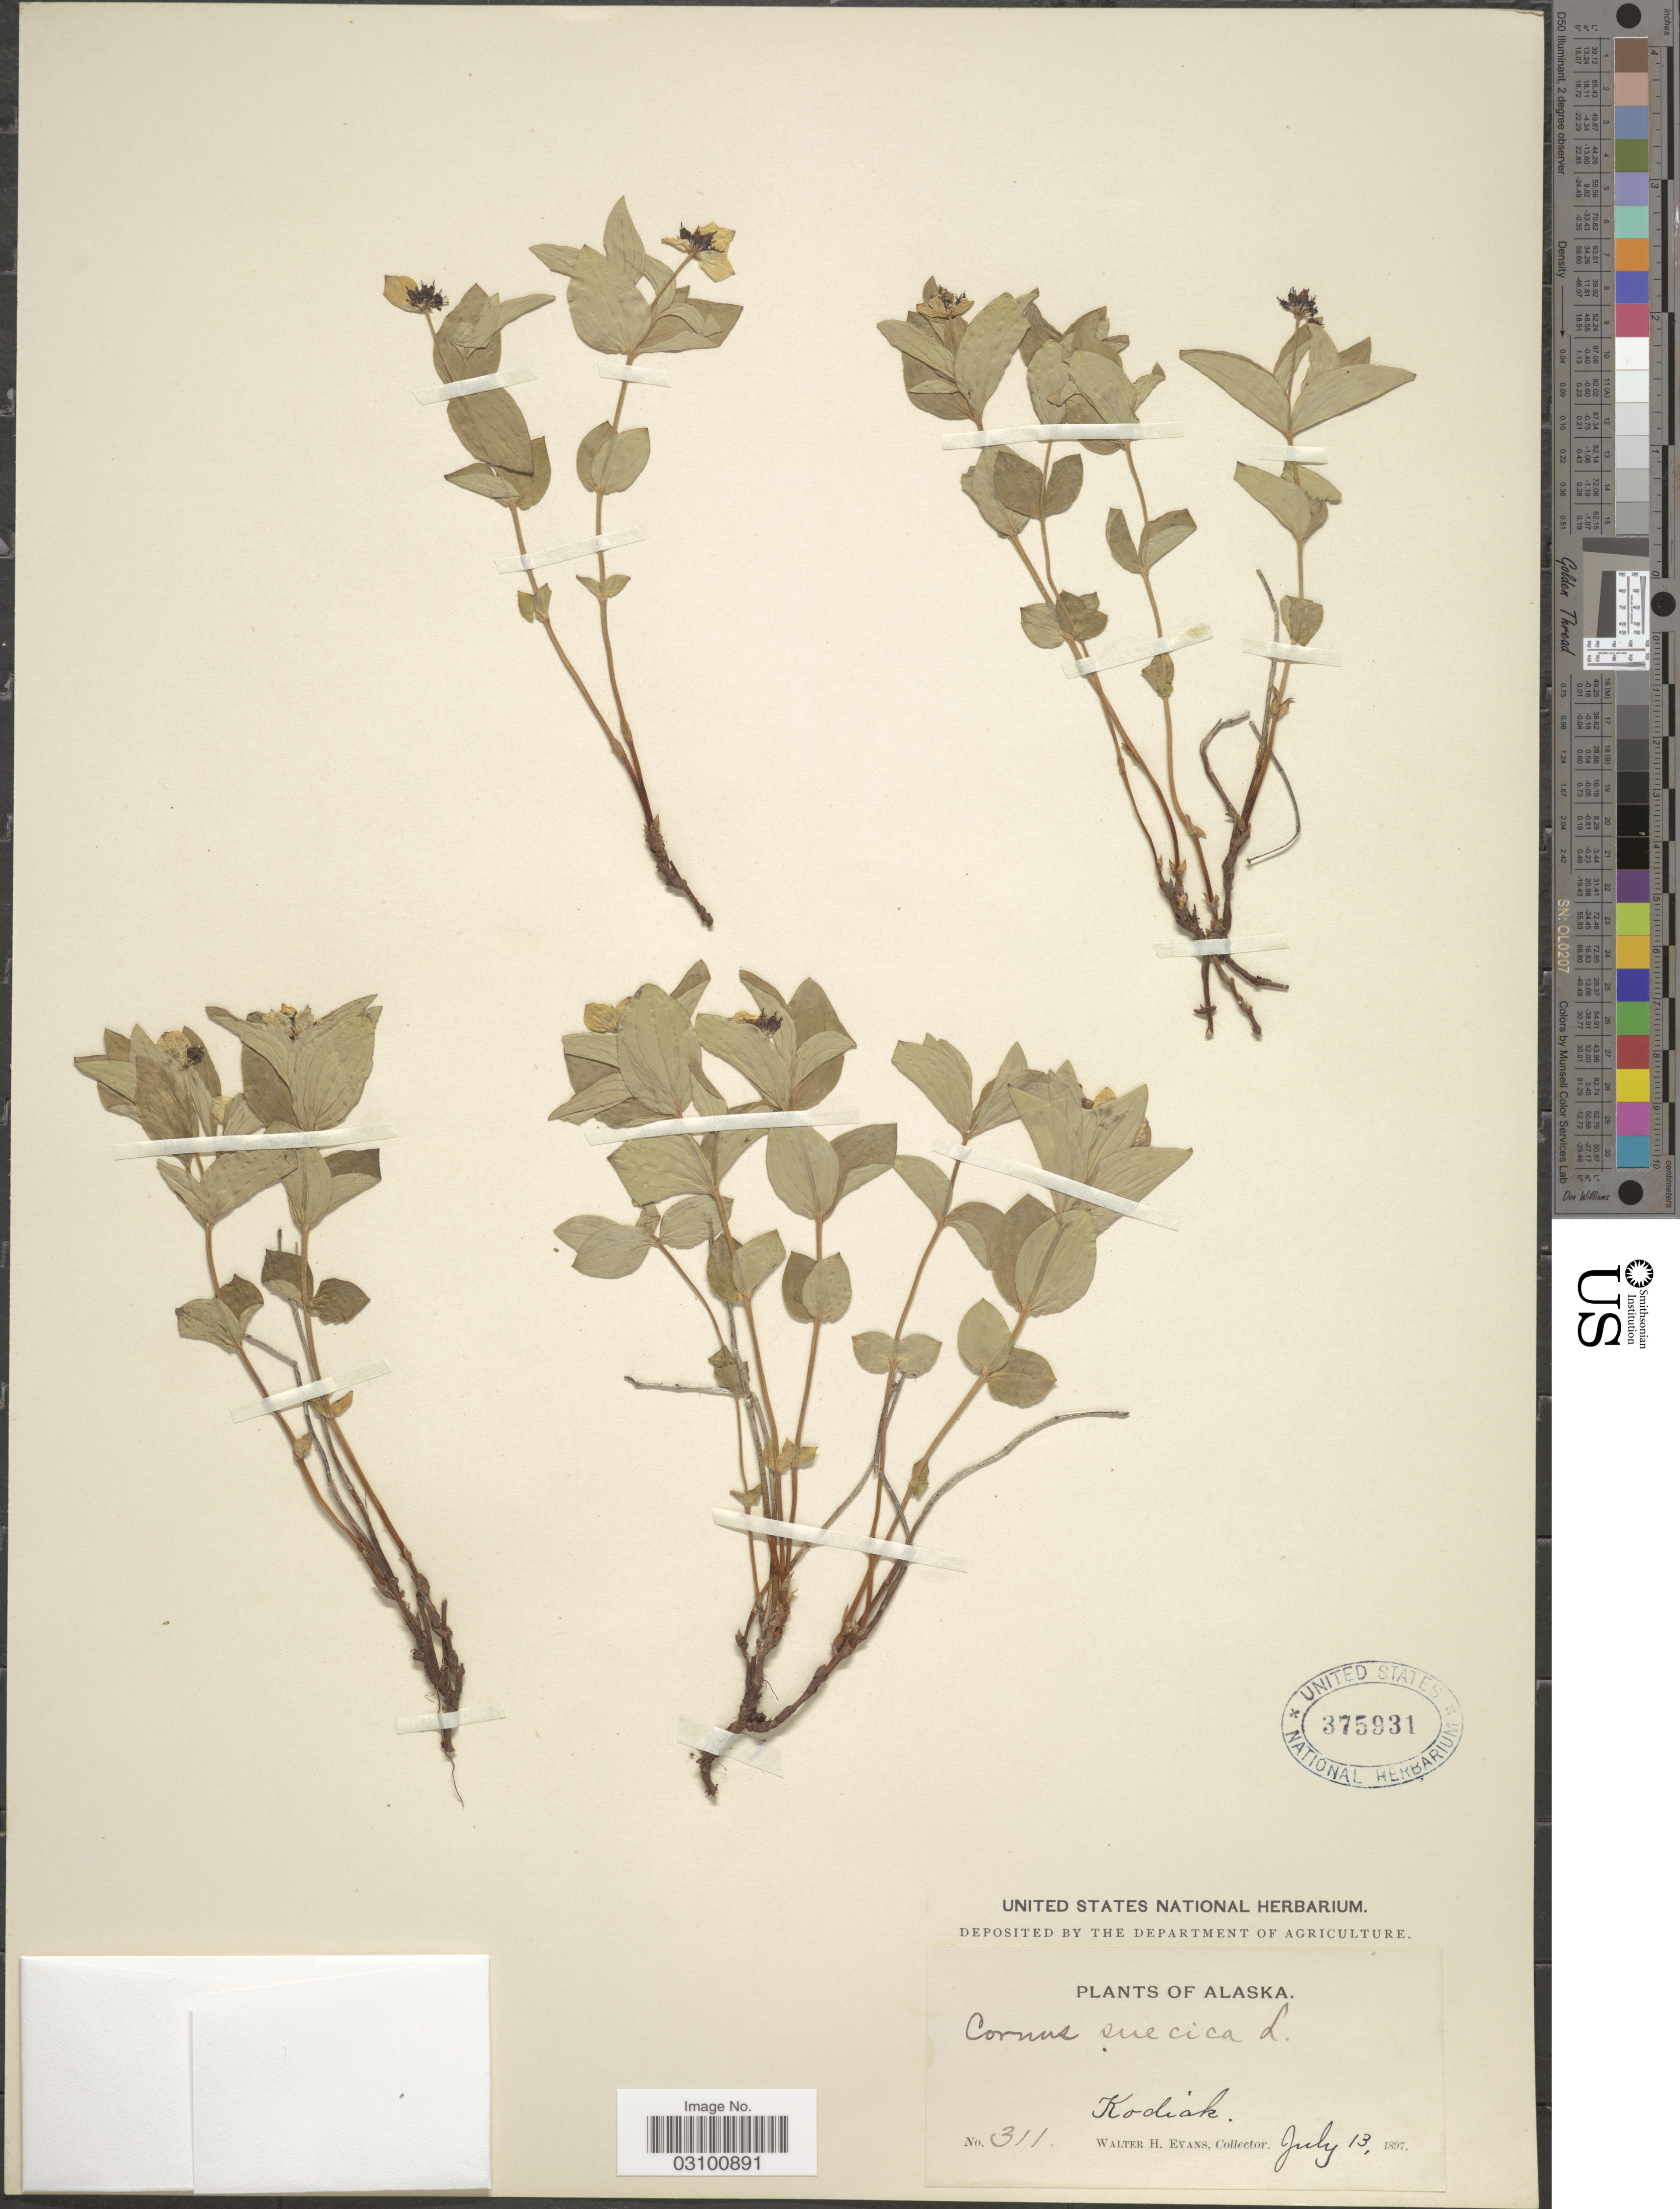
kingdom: Plantae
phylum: Tracheophyta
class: Magnoliopsida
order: Cornales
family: Cornaceae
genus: Cornus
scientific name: Cornus suecica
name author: L.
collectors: W. H. Evans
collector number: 311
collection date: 1897-07-13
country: United States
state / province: Alaska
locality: Kodiak.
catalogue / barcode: US 375931